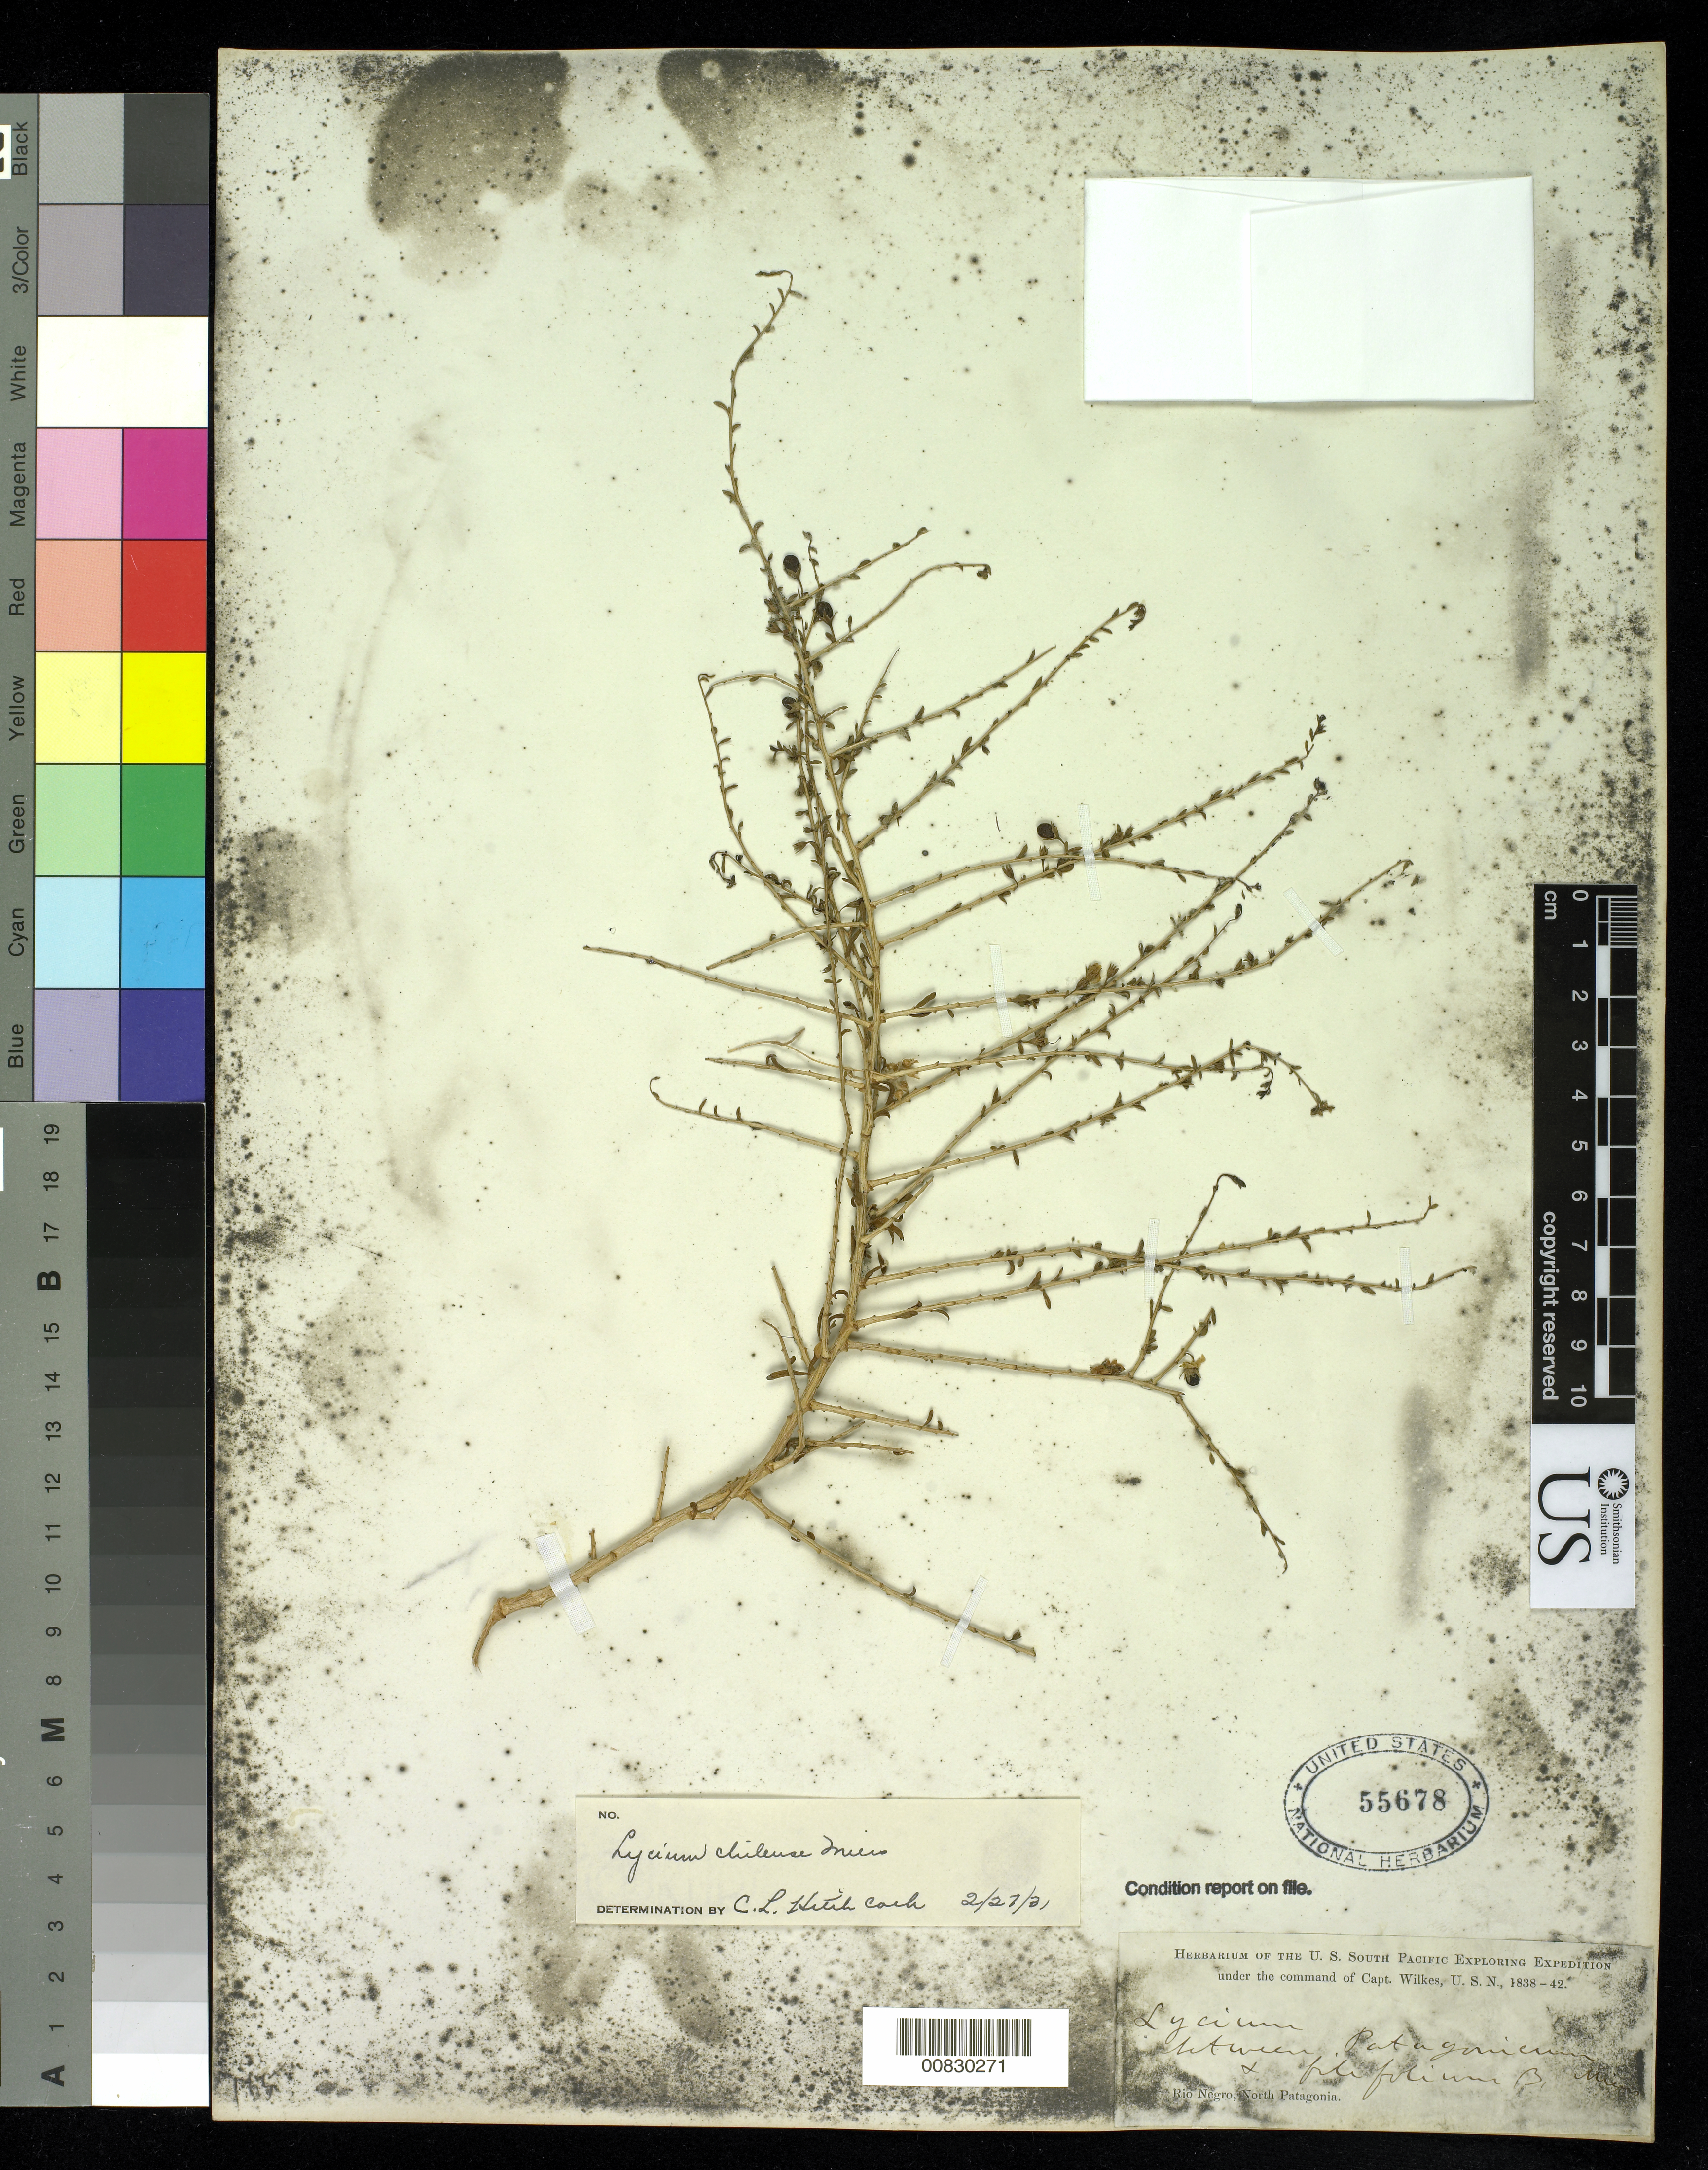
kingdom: Plantae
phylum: Tracheophyta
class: Magnoliopsida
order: Solanales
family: Solanaceae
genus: Lycium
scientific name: Lycium chilense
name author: Bertero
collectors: Wilkes Explor. Exped.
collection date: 1838/1842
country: Argentina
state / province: Rio Negro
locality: Rio Negro, North Patagonia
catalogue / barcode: US 55678